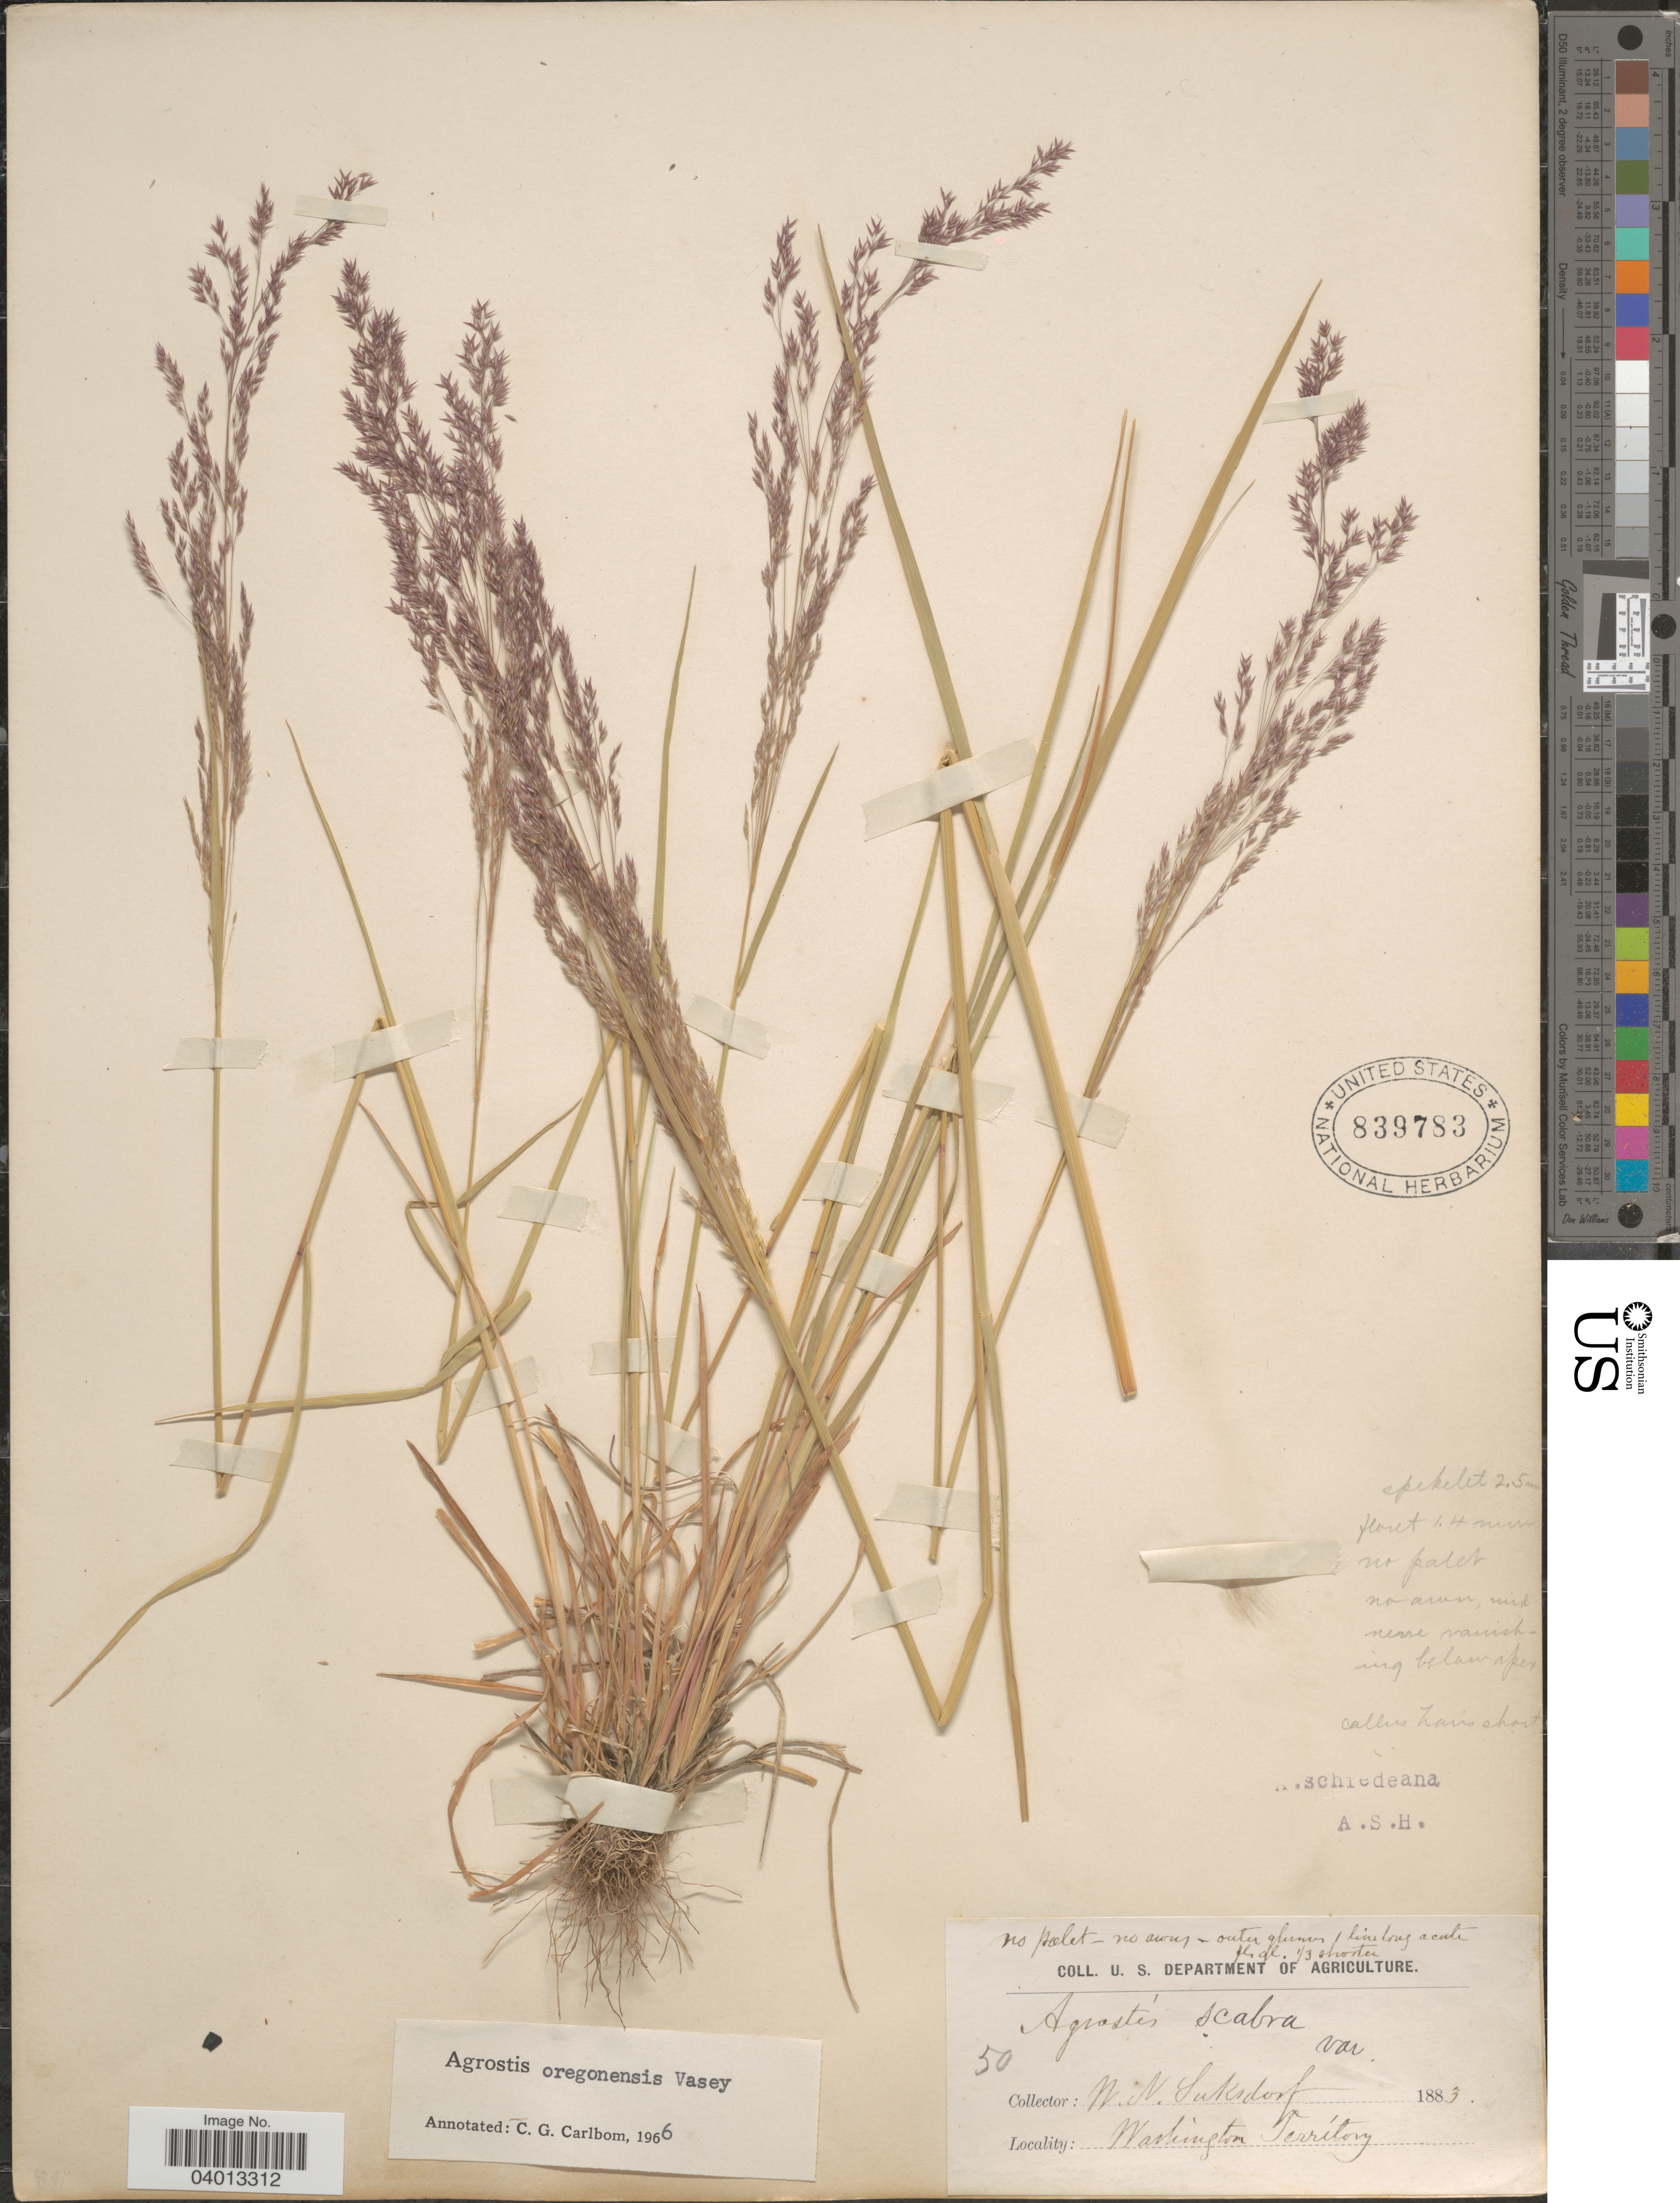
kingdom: Plantae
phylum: Tracheophyta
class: Liliopsida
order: Poales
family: Poaceae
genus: Agrostis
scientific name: Agrostis oregonensis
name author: Vasey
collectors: W. N. Suksdorf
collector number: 50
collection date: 1883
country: United States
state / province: Washington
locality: Washington Territory.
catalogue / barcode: US 839783